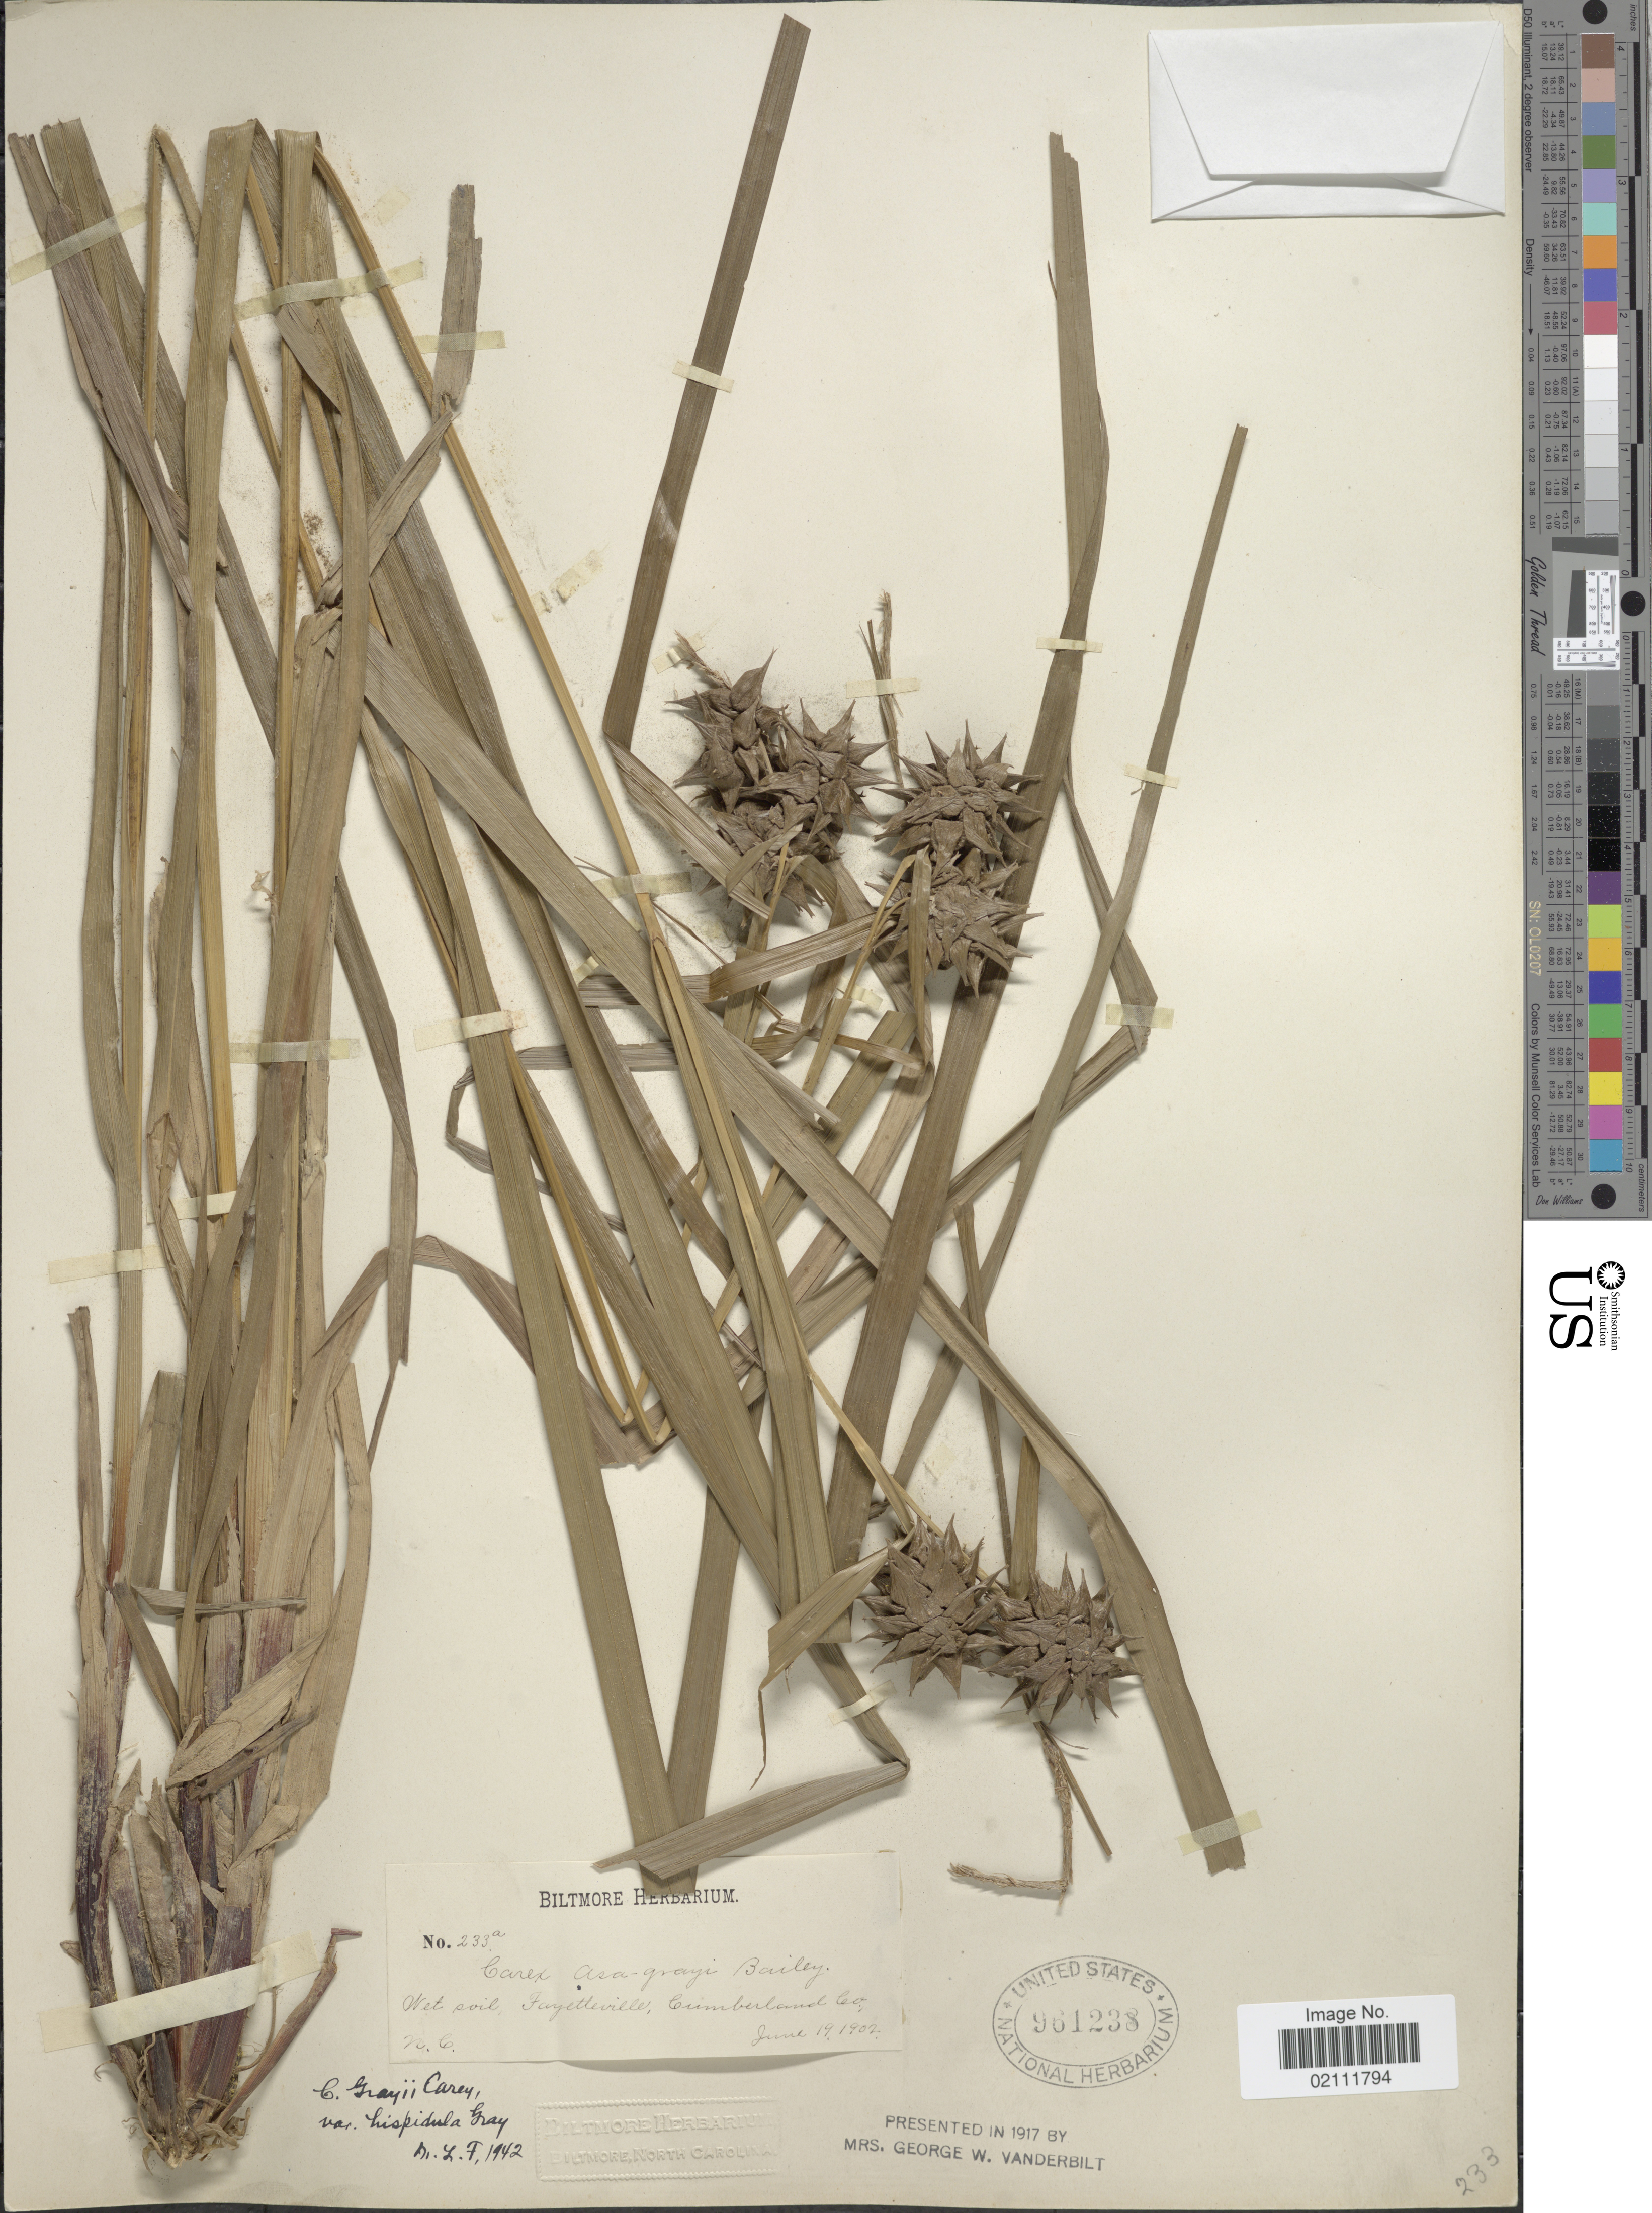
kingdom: Plantae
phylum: Tracheophyta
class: Liliopsida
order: Poales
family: Cyperaceae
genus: Carex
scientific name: Carex grayi var. hispidula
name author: A. Gray ex L.H. Bailey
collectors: ex herb. Biltmore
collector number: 233a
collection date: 1902-06-19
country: United States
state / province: North Carolina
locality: Wet soil Fayetteville, Cumberland Co.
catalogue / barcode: US 961238